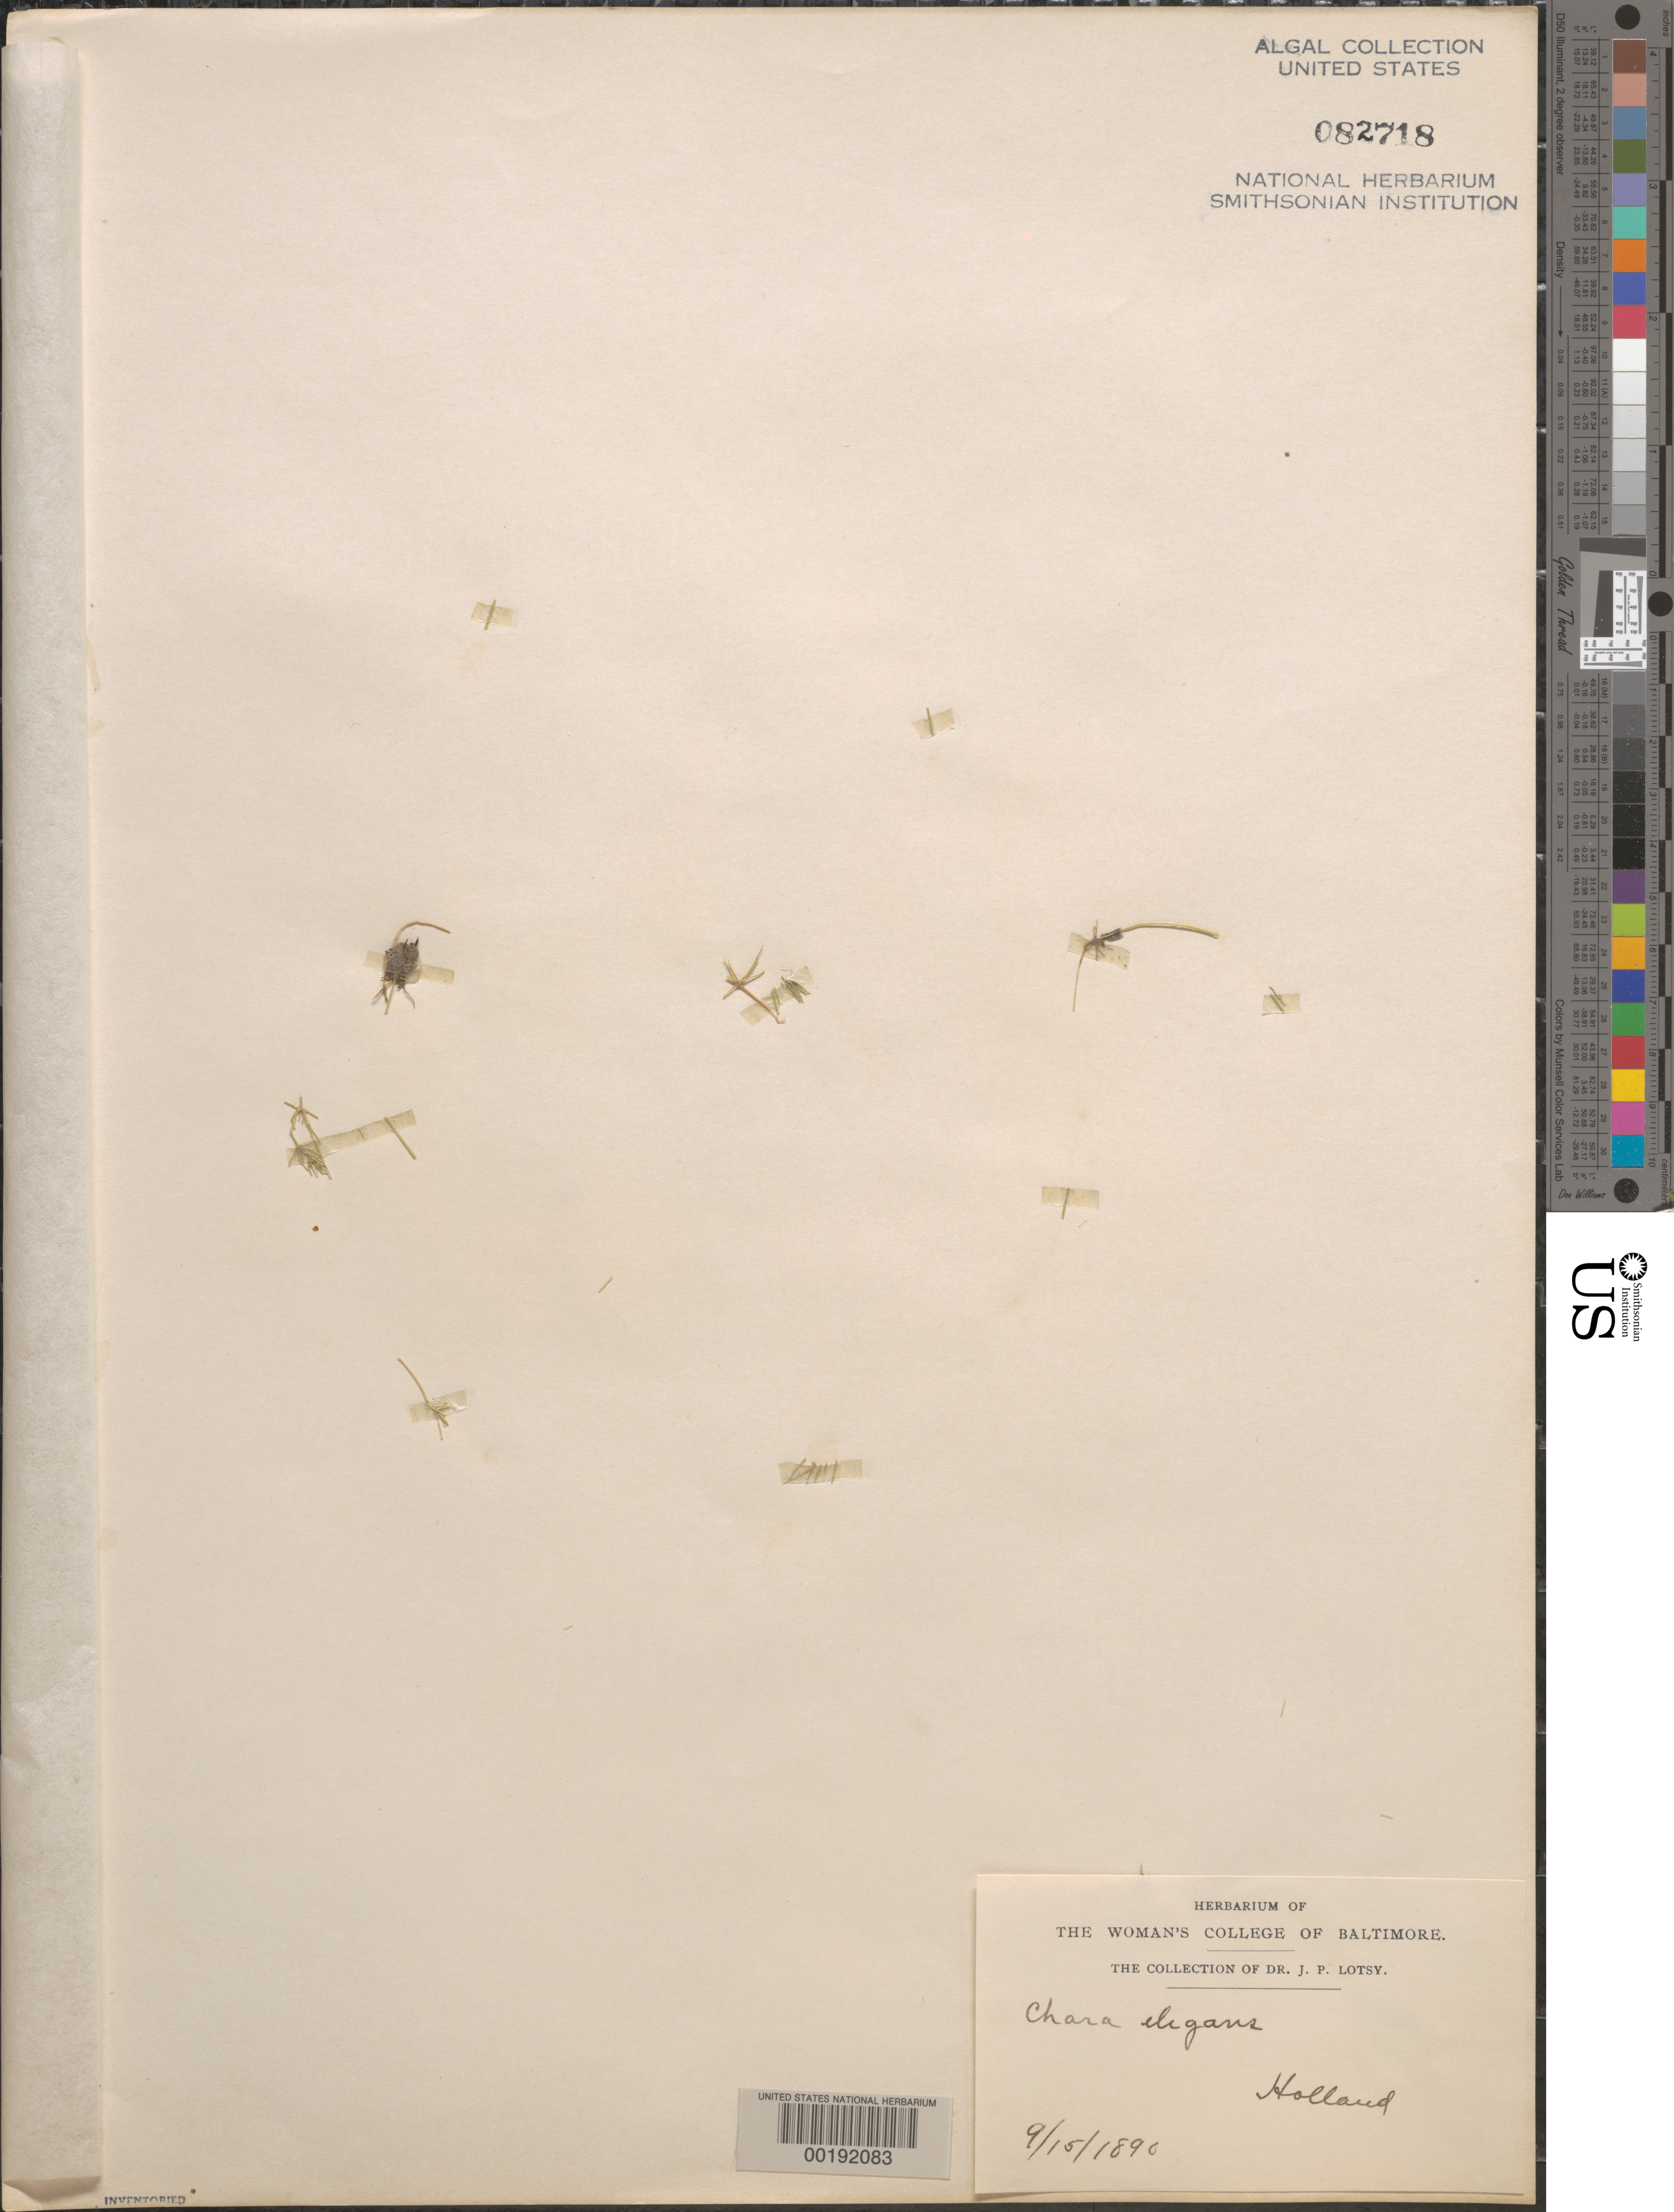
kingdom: Plantae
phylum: Charophyta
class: Charophyceae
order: Charales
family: Characeae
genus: Chara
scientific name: Chara zeylanica var. elegans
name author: (A. Braun ex Allen) van Raam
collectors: J. Lotsy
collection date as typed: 15 Sep 1890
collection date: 1890-09-15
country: Netherlands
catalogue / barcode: US 82718